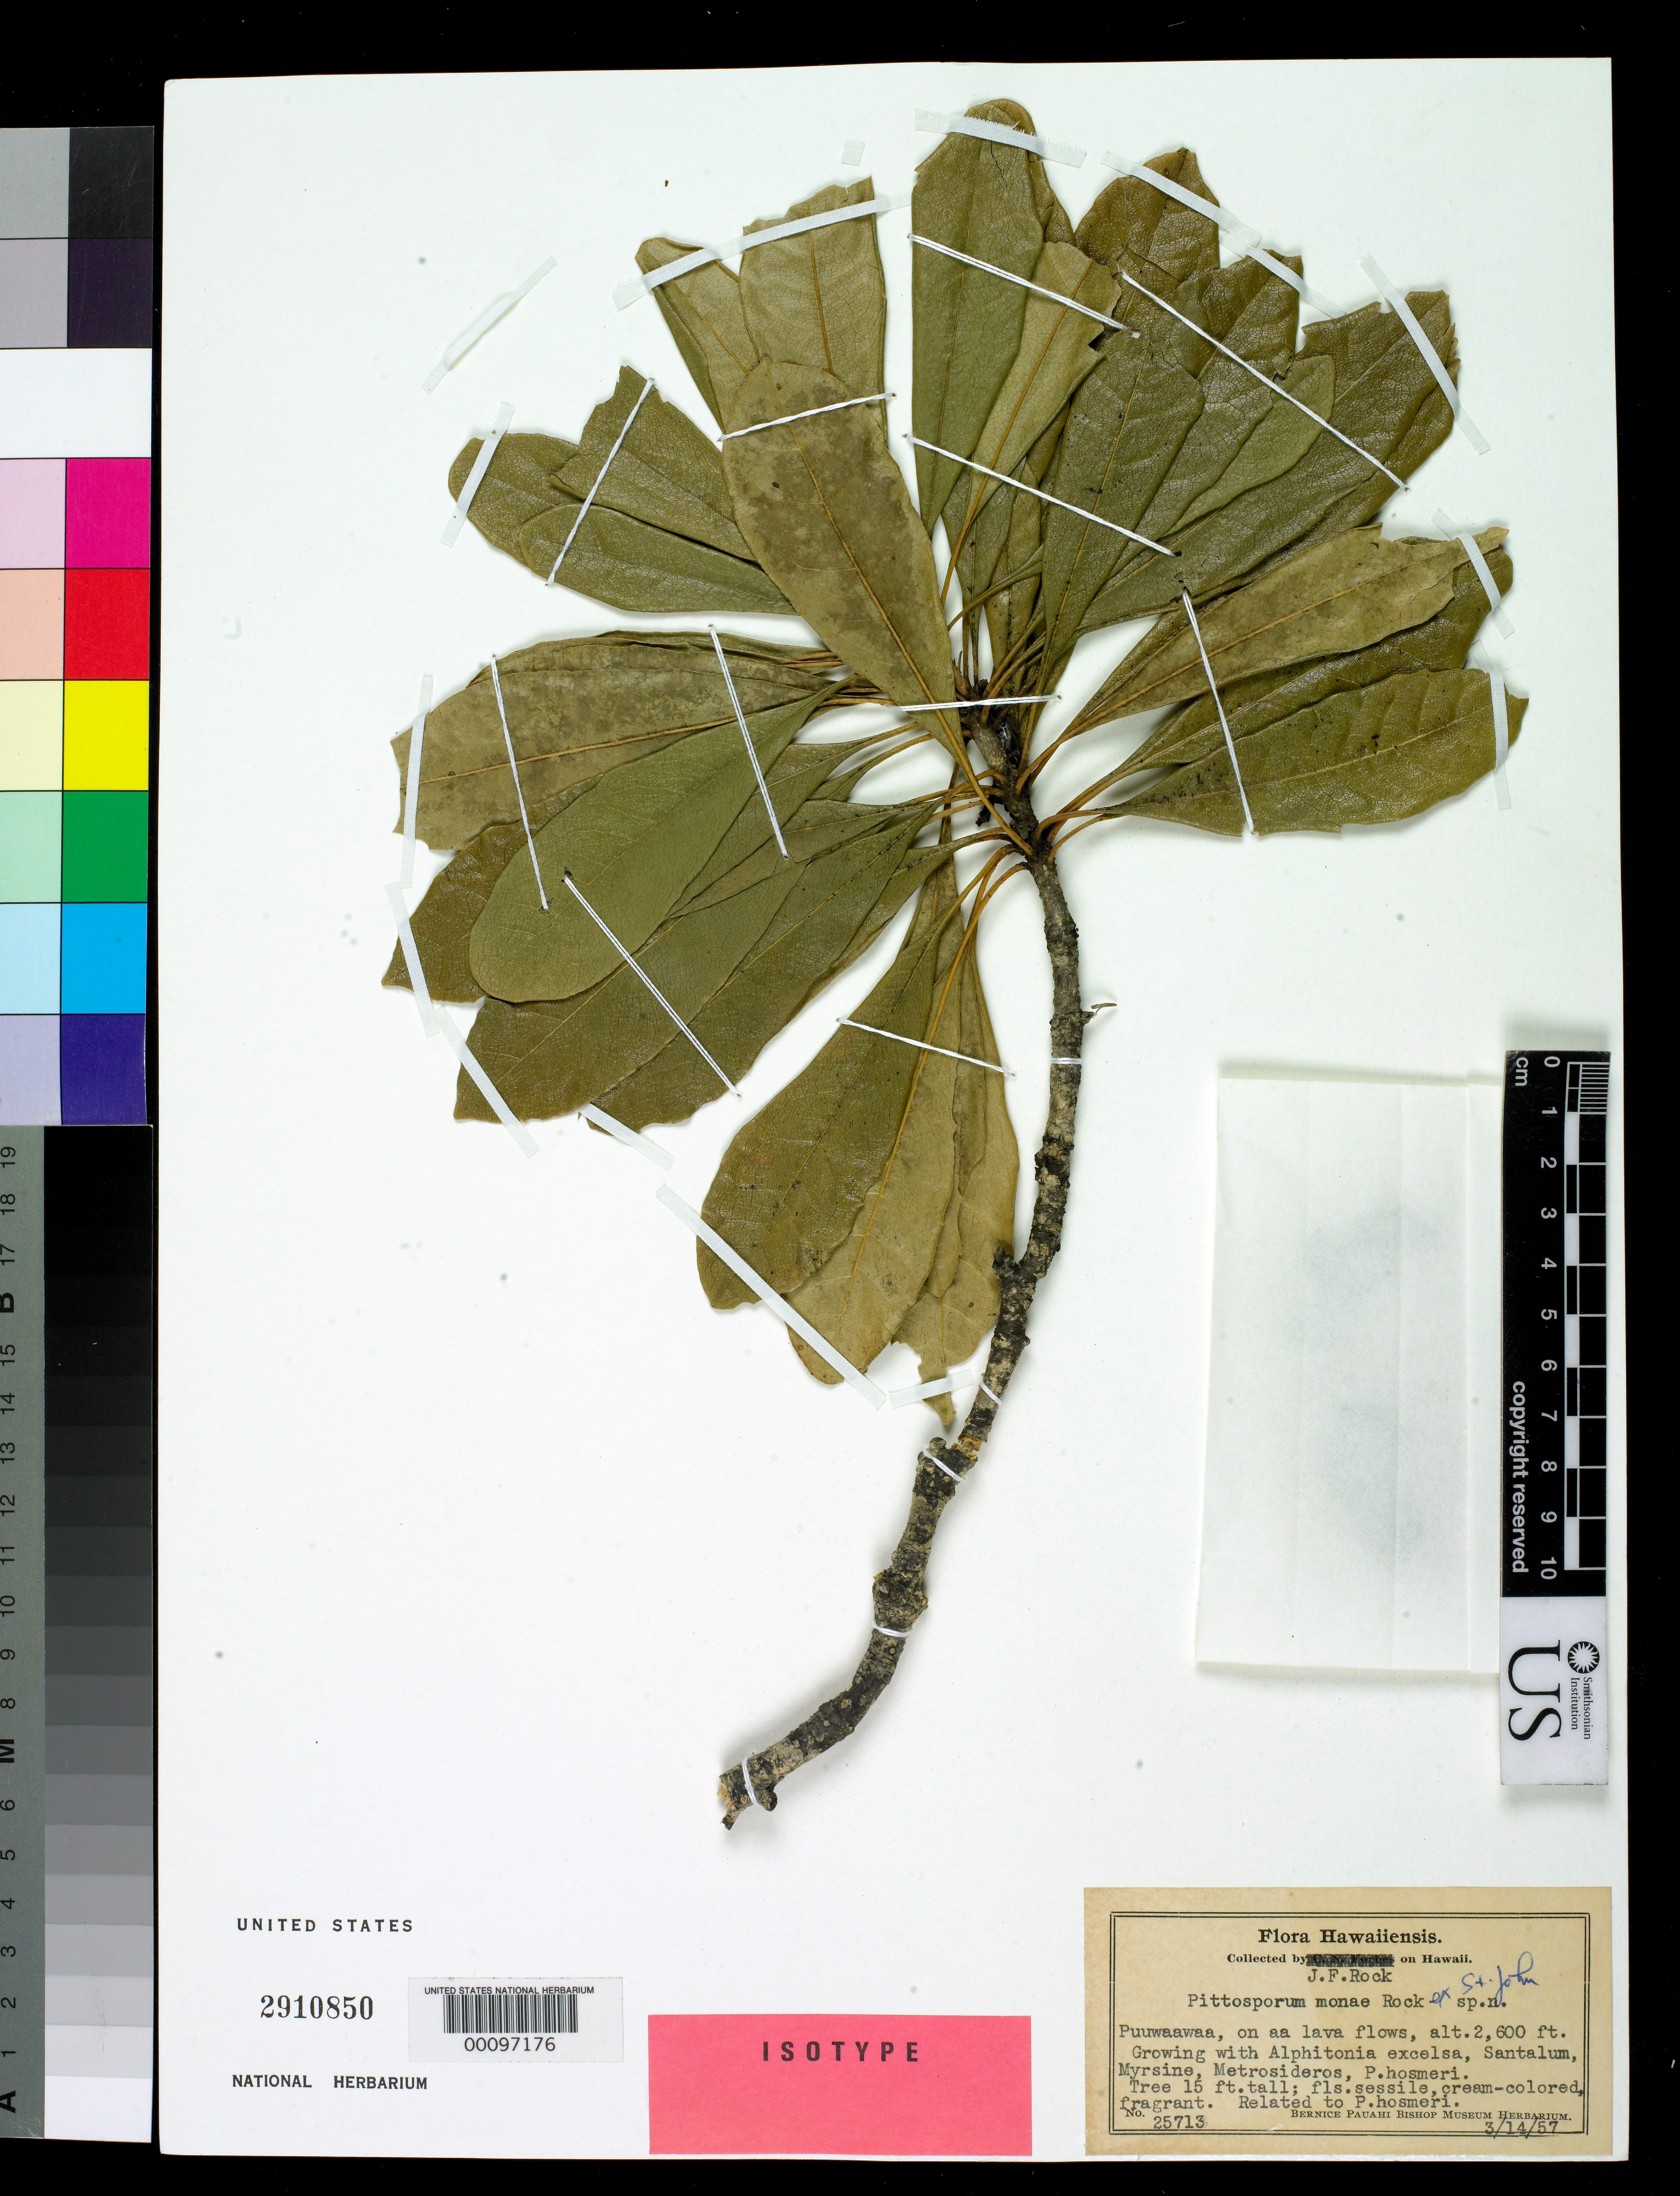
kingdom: Plantae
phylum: Tracheophyta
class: Magnoliopsida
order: Apiales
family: Pittosporaceae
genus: Pittosporum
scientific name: Pittosporum monae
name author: Rock ex H. St. John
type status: Isotype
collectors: J. F. Rock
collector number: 25713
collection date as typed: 14 Mar 1957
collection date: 1957-03-14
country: United States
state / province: Hawaii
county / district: Maui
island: Maui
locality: Alt. 2600 ft.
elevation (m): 792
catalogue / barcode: US 2910850